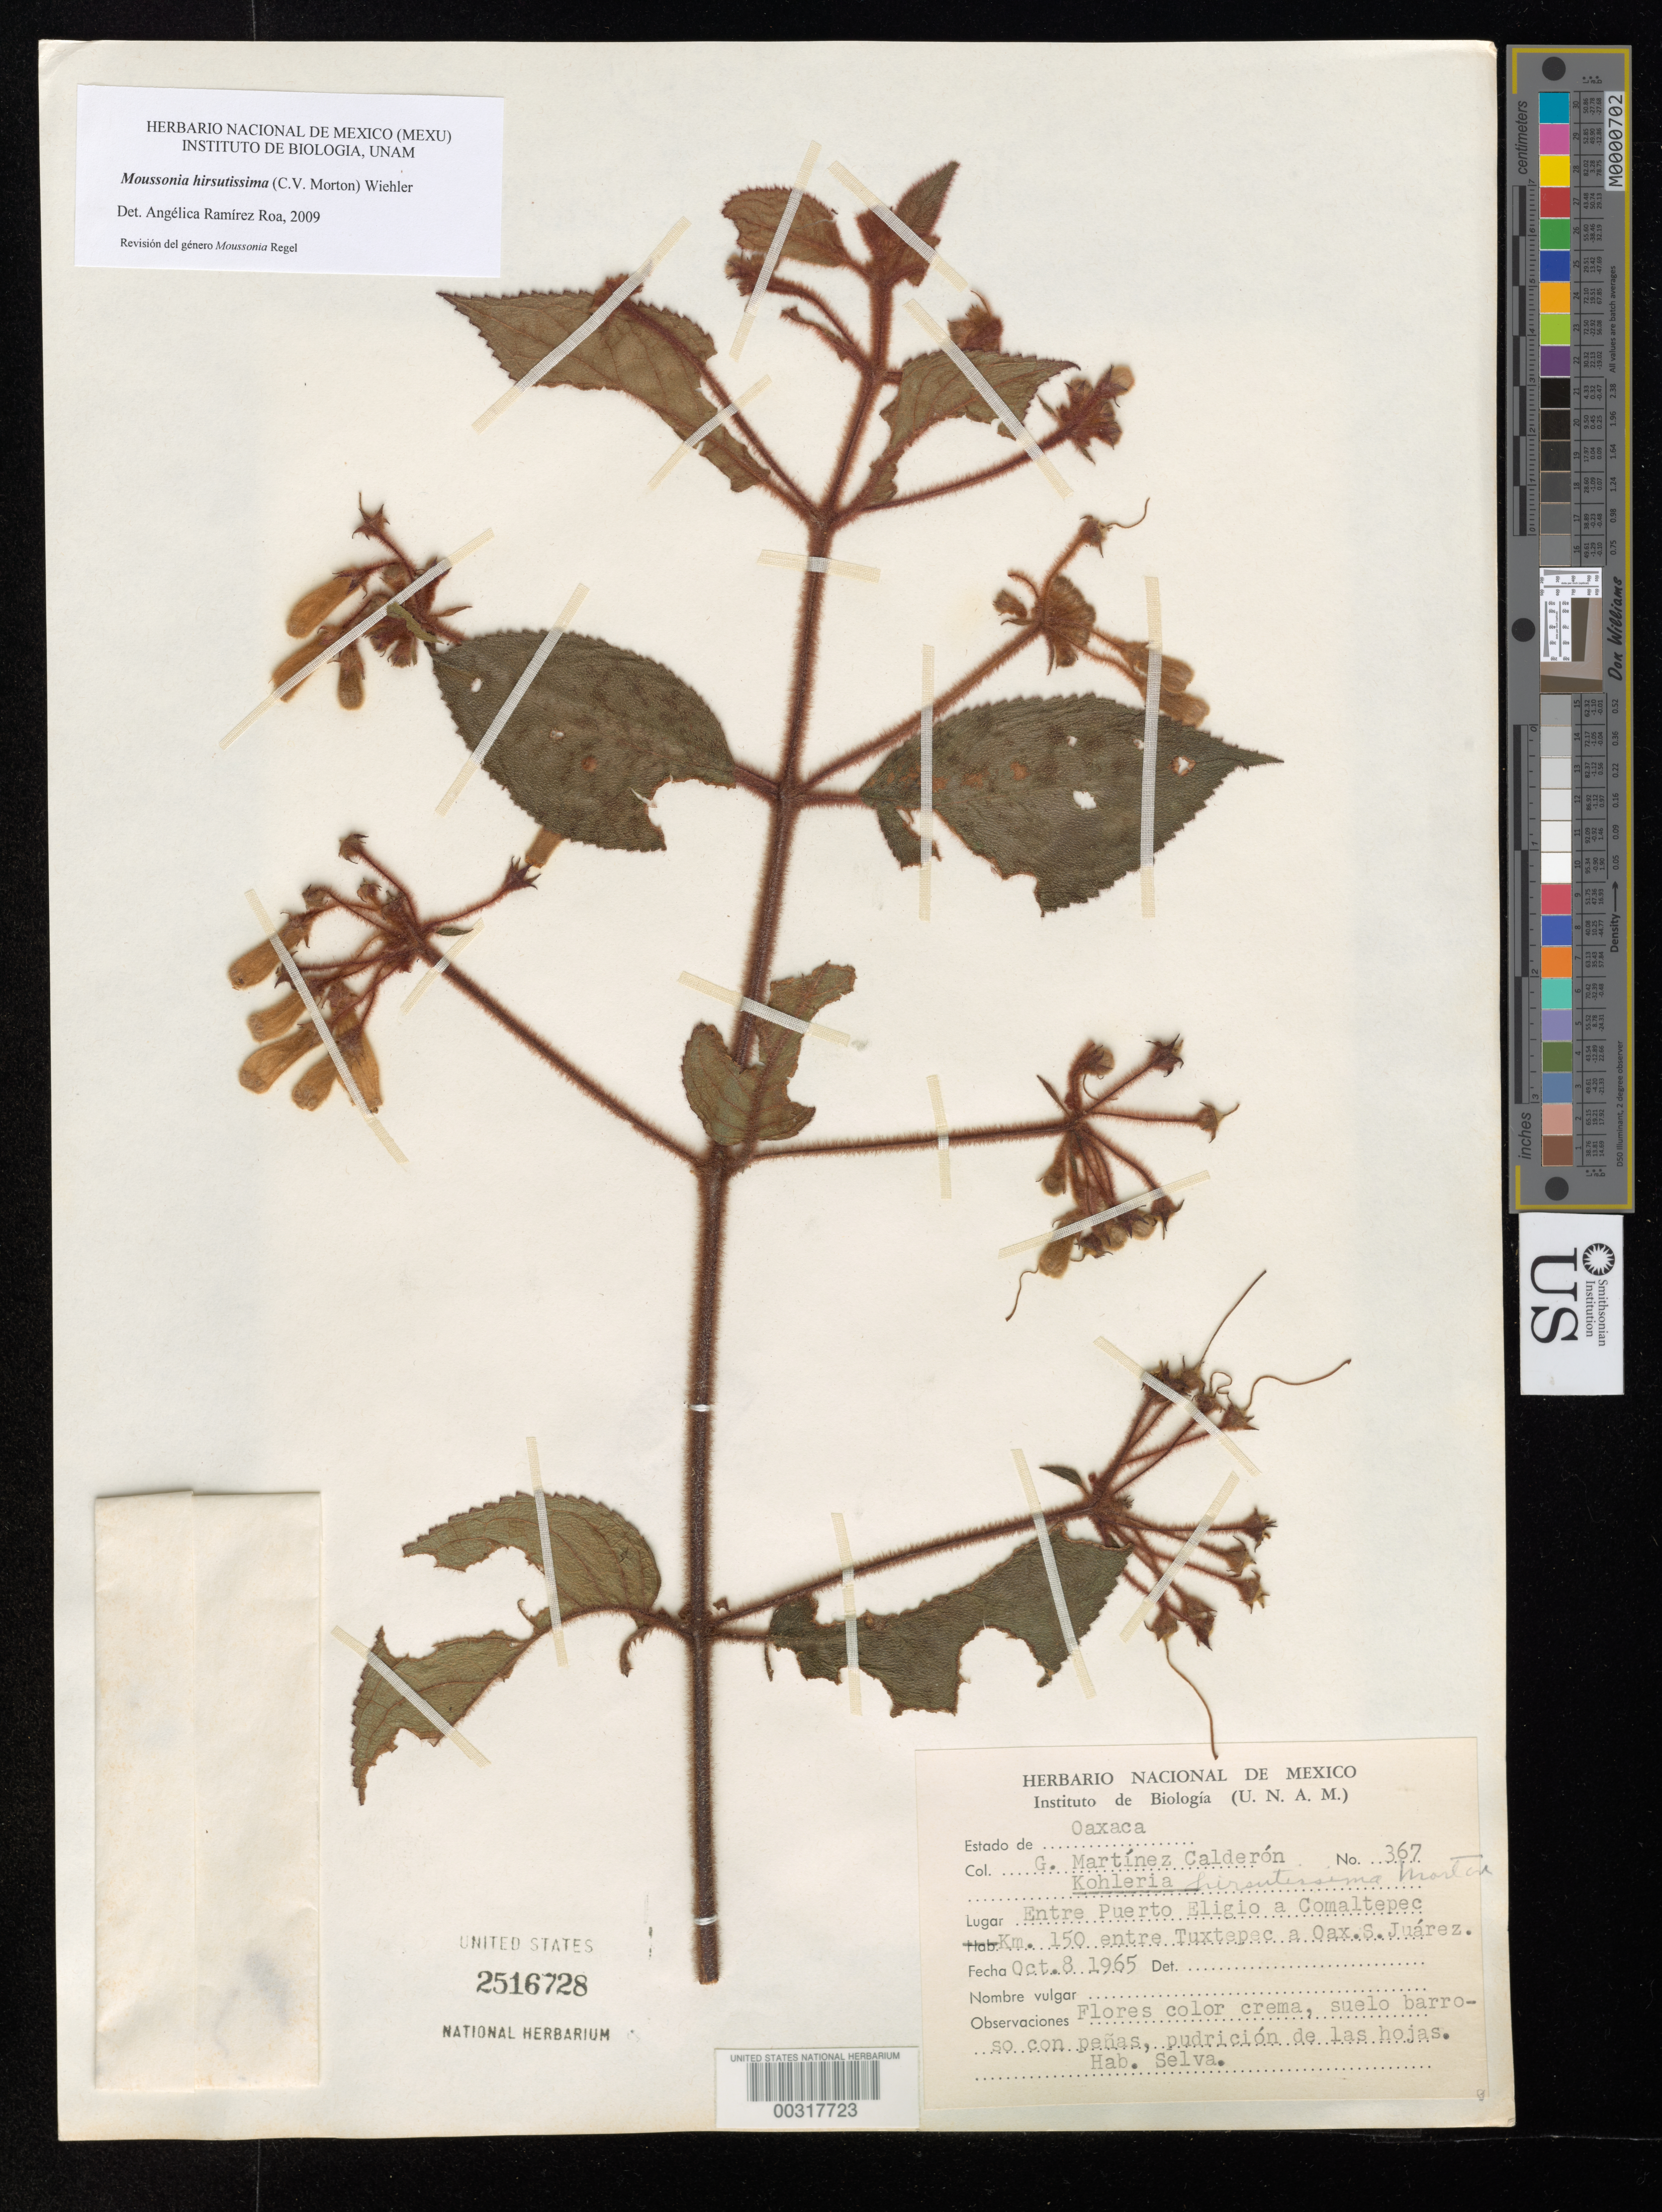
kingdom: Plantae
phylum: Tracheophyta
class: Magnoliopsida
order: Lamiales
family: Gesneriaceae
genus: Moussonia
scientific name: Moussonia hirsutissima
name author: (C.V. Morton) Wiehler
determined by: Ramírez-Roa, A.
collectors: G. M. Calderon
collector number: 367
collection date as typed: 08 Oct 1965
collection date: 1965-10-08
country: Mexico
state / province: Oaxaca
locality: Between Puerto Eligio and Comaltepec, km 150 between Tuxtepec and Oax. S. Juarez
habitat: Hab. selva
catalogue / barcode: US 2516728